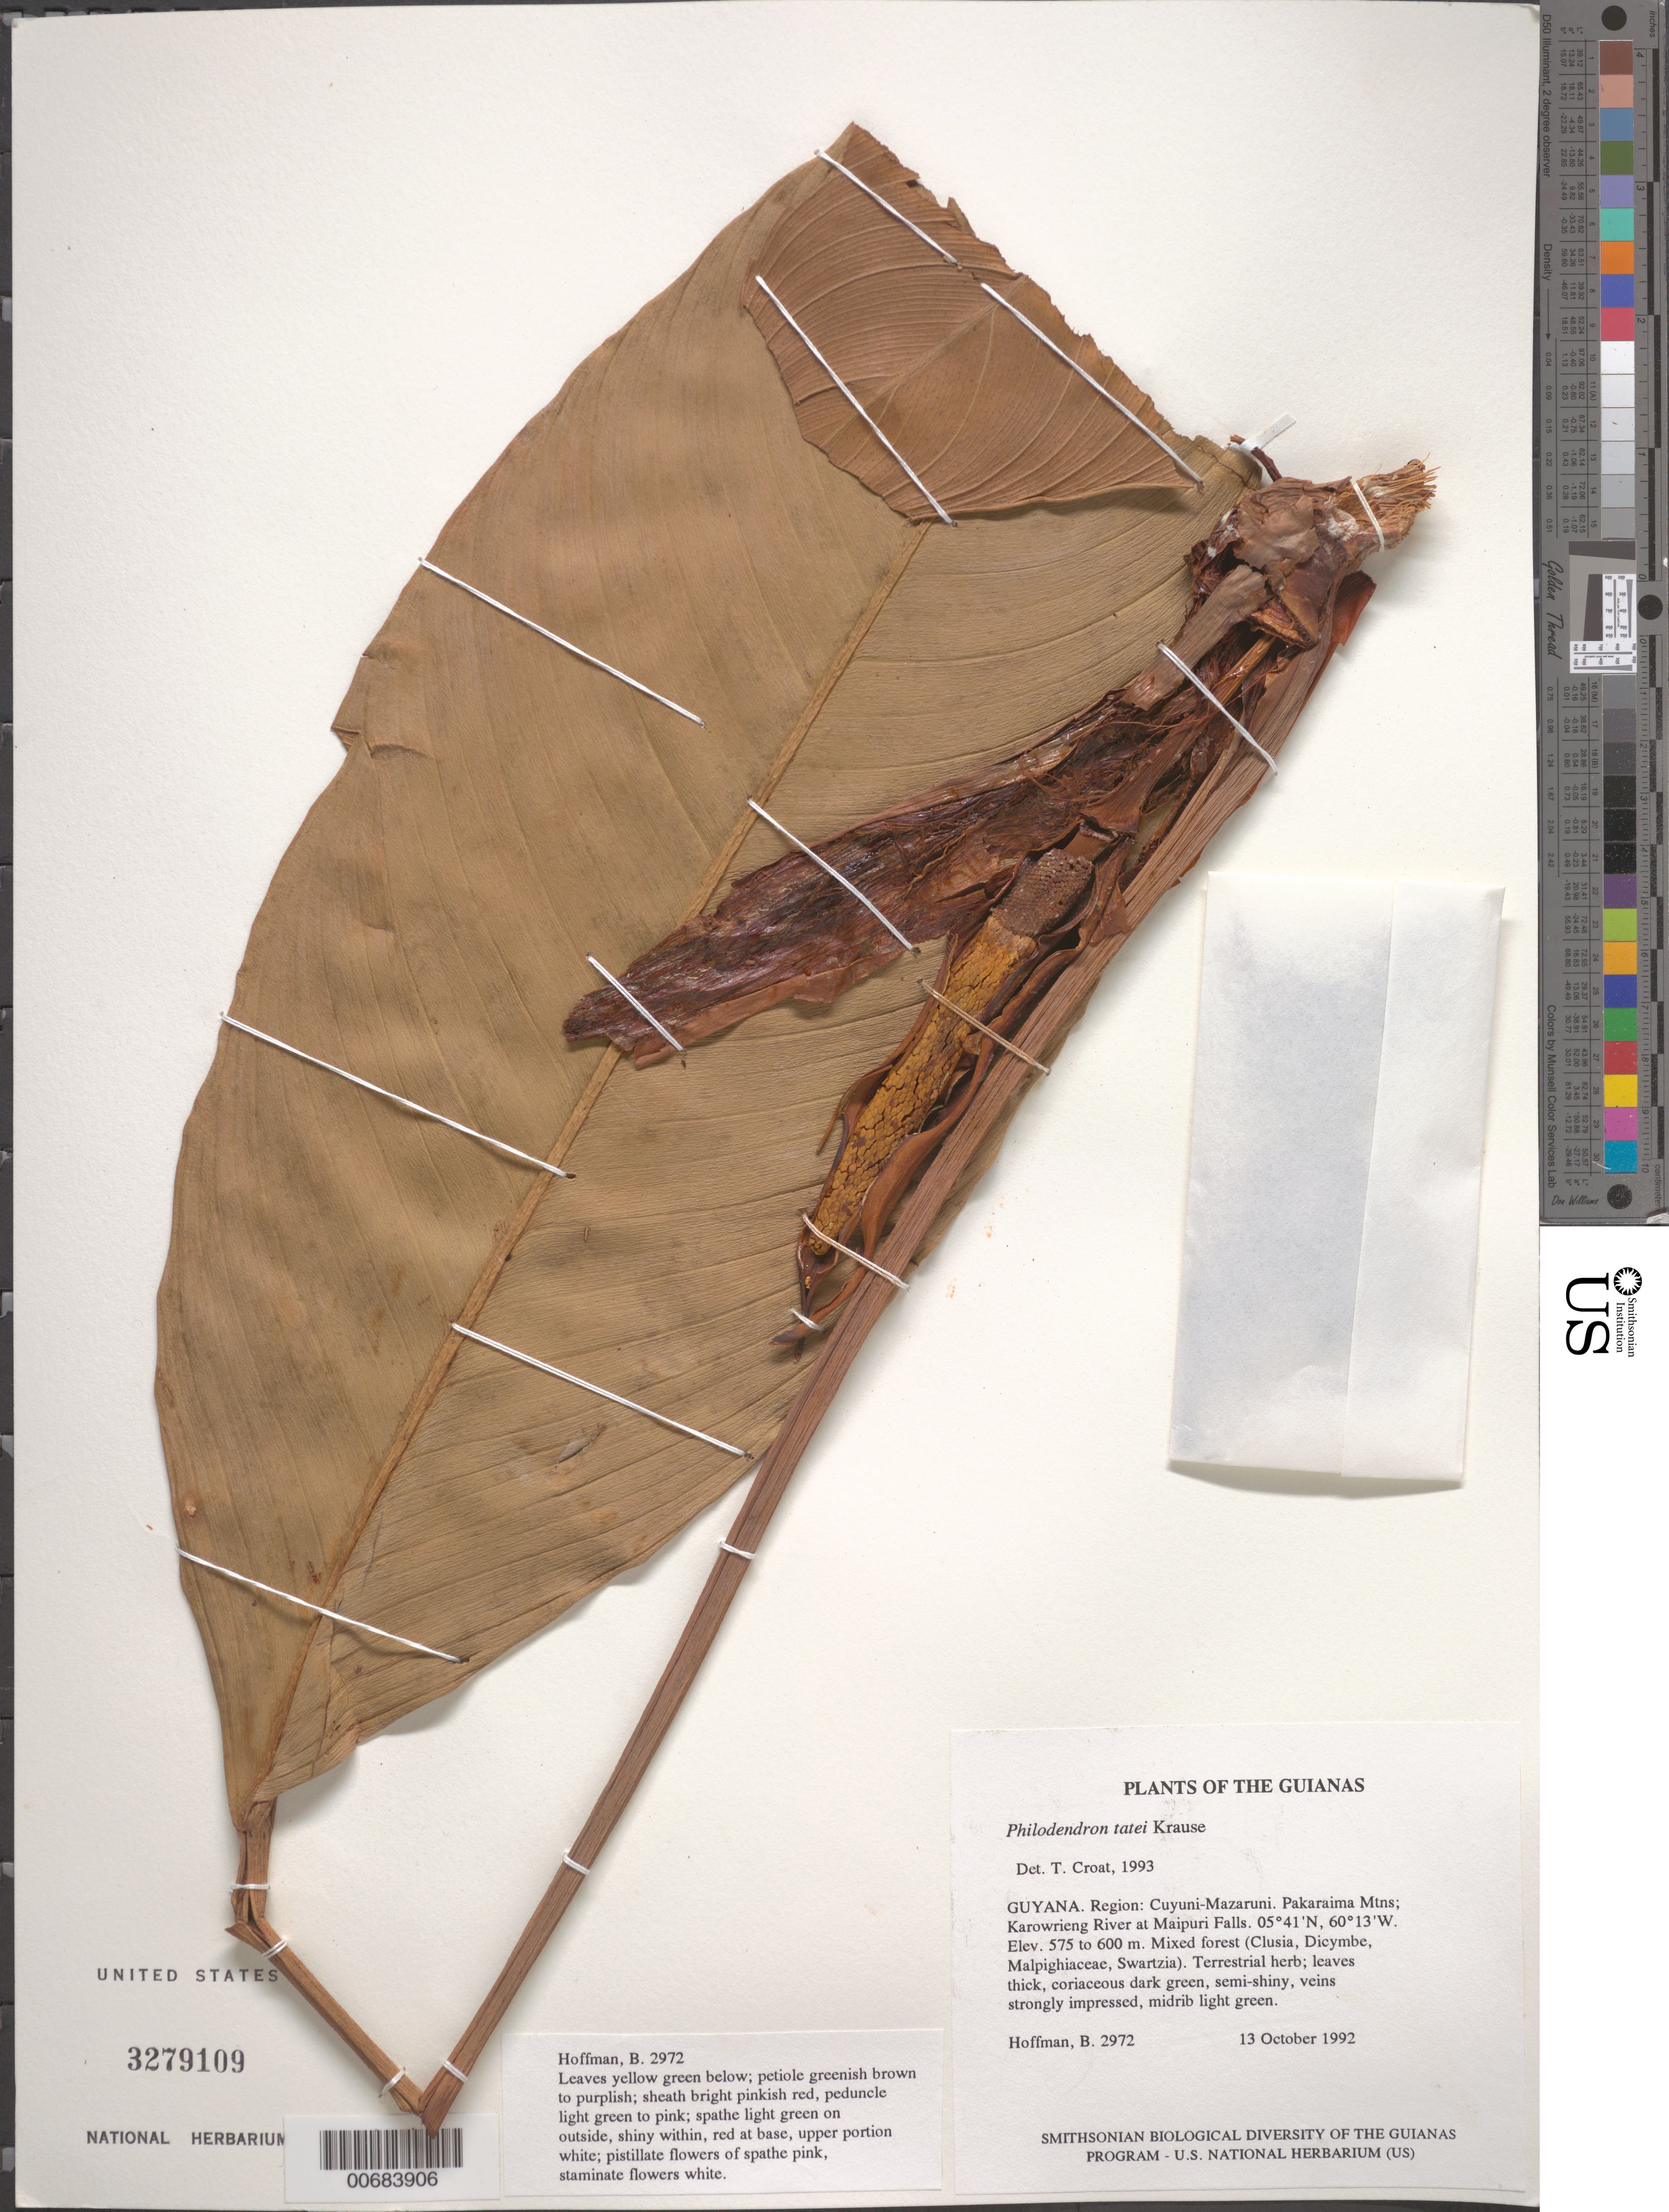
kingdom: Plantae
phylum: Tracheophyta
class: Liliopsida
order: Alismatales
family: Araceae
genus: Philodendron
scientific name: Philodendron tatei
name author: K. Krause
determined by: Croat, Thomas B., Missouri Botanical Garden (MO)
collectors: B. Hoffman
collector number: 2972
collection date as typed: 13 October 1992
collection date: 1992-10-13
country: Guyana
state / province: Cuyuni-Mazaruni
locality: Pakaraima Mountains; Karowrieng River, at Maipuri Falls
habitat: Mixed forest (Clusia, Dicymbe, Malpighiaceae, Swartzia)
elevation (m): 575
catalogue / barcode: US 3279109